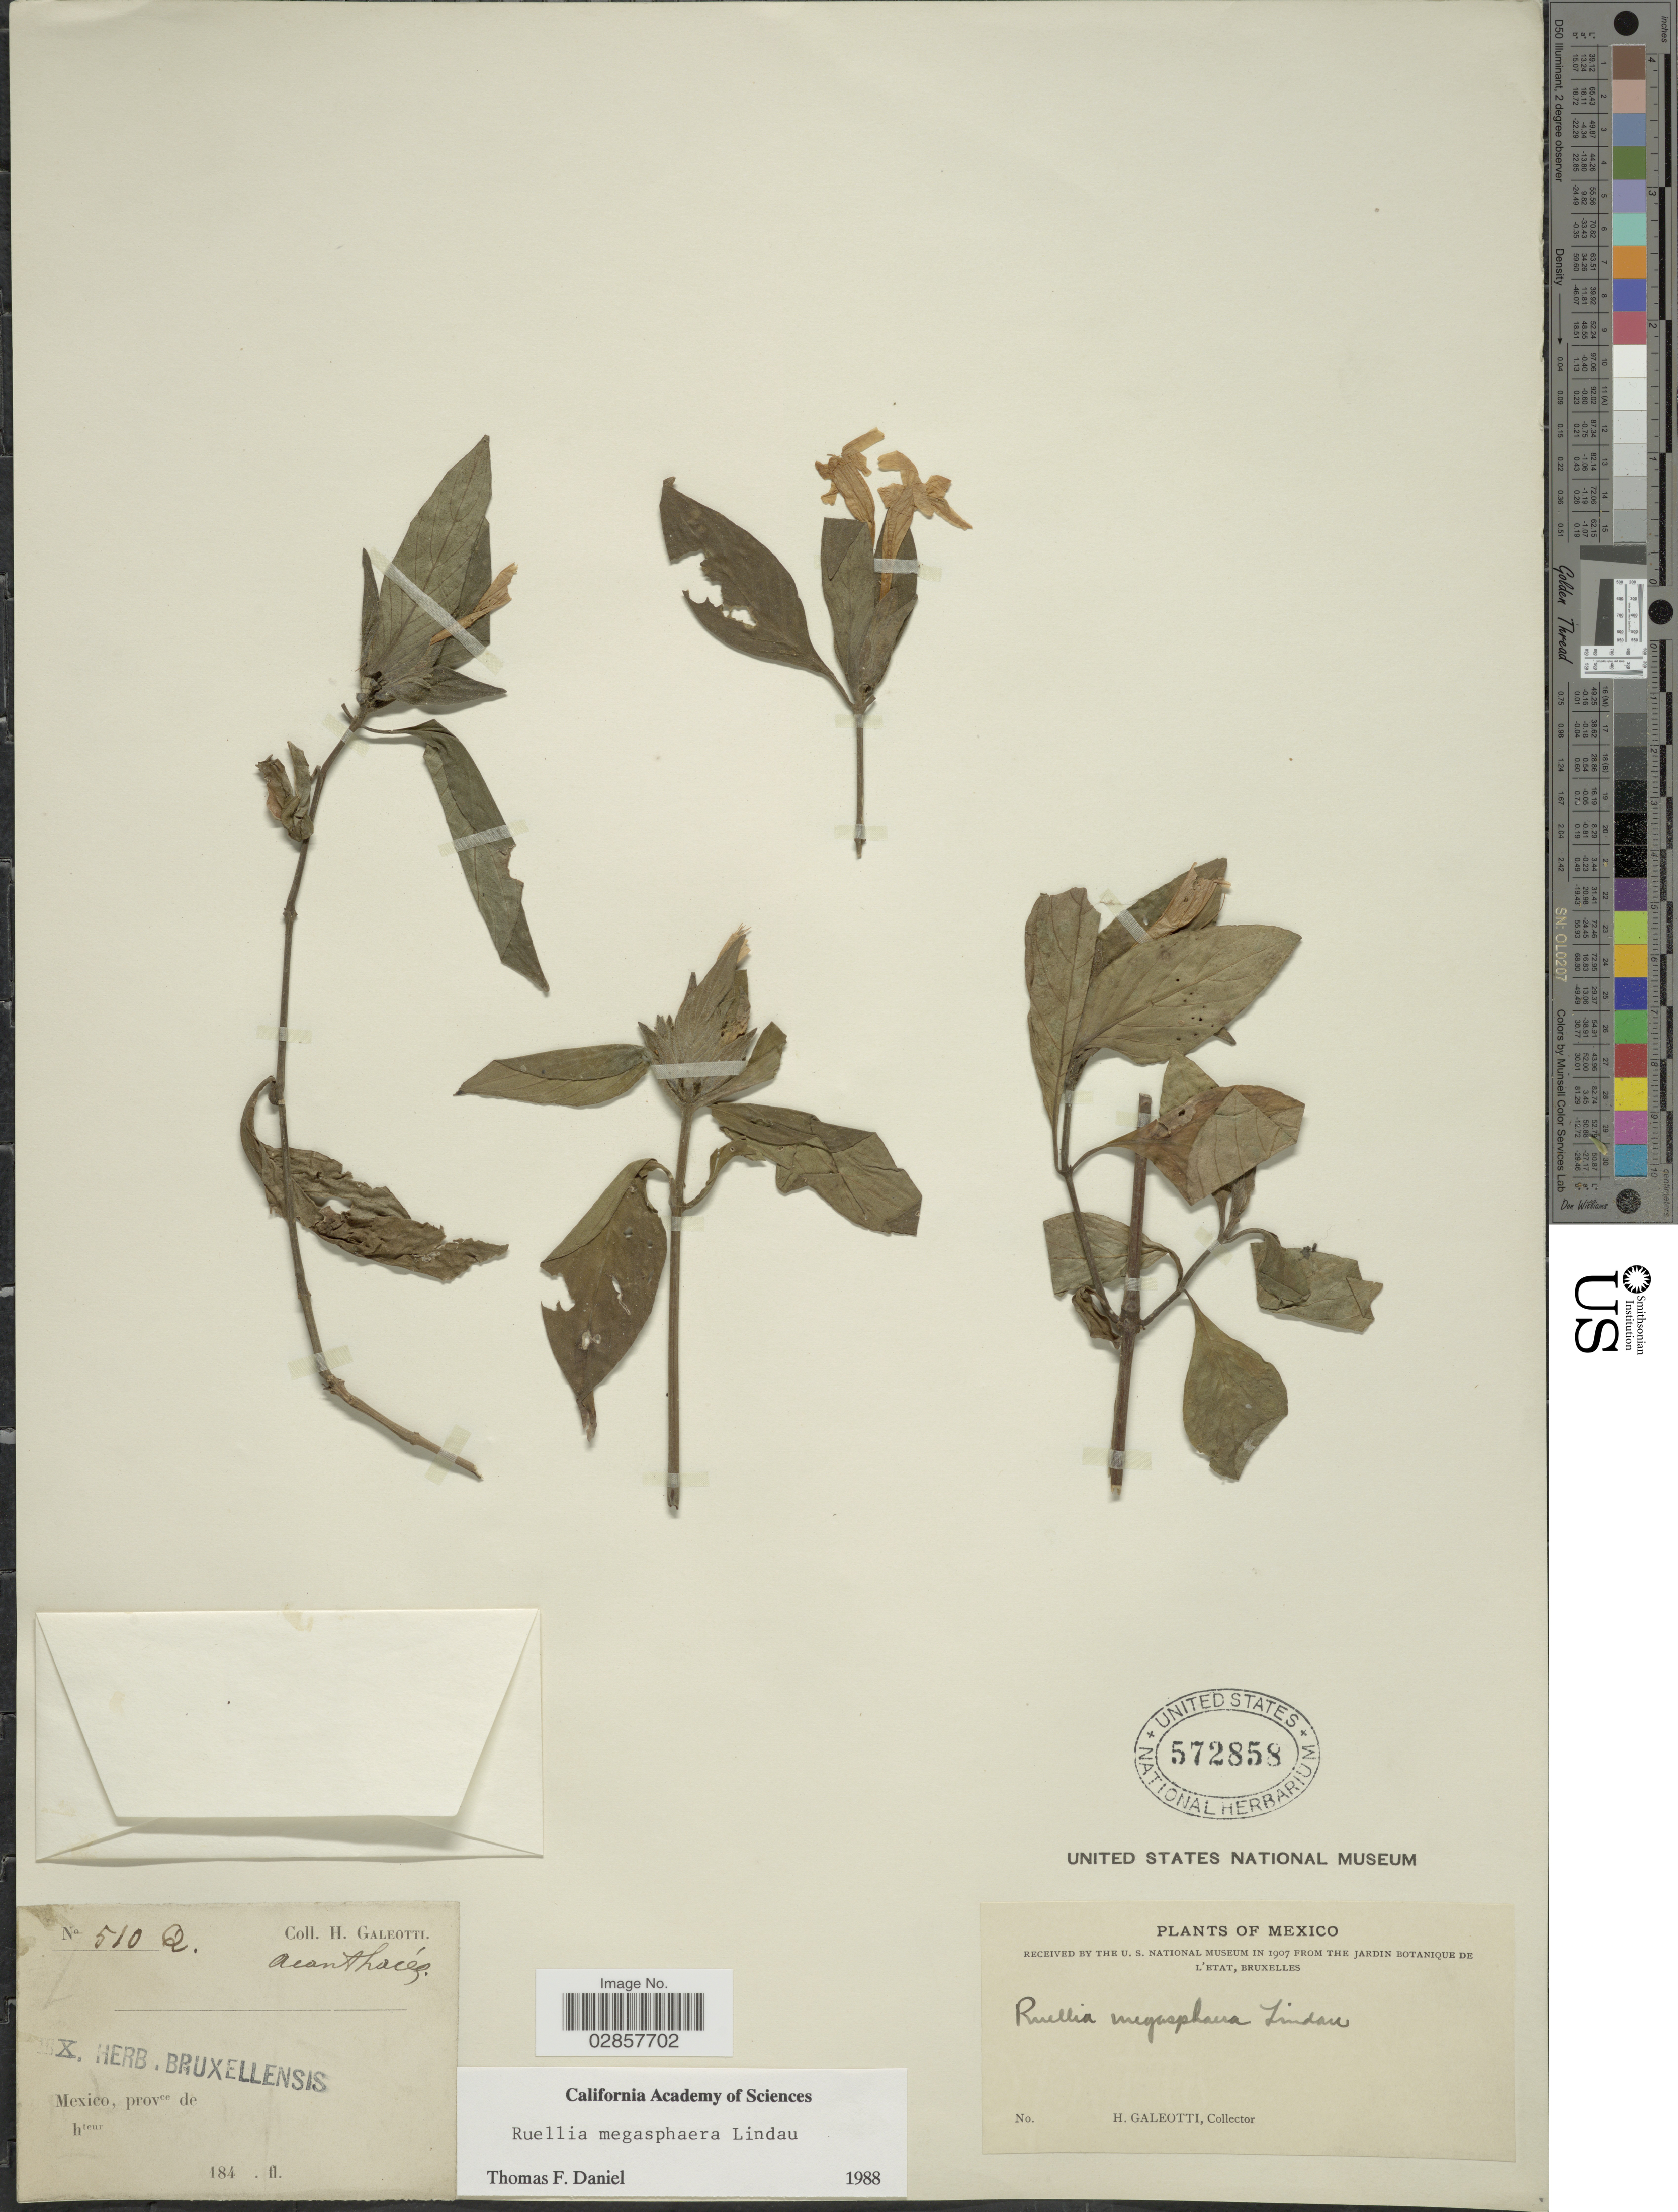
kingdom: Plantae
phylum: Tracheophyta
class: Magnoliopsida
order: Lamiales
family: Acanthaceae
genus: Ruellia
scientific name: Ruellia megasphaera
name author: Lindau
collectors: H. G. Galeotti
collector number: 510Q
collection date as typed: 184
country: Mexico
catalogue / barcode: US 572858